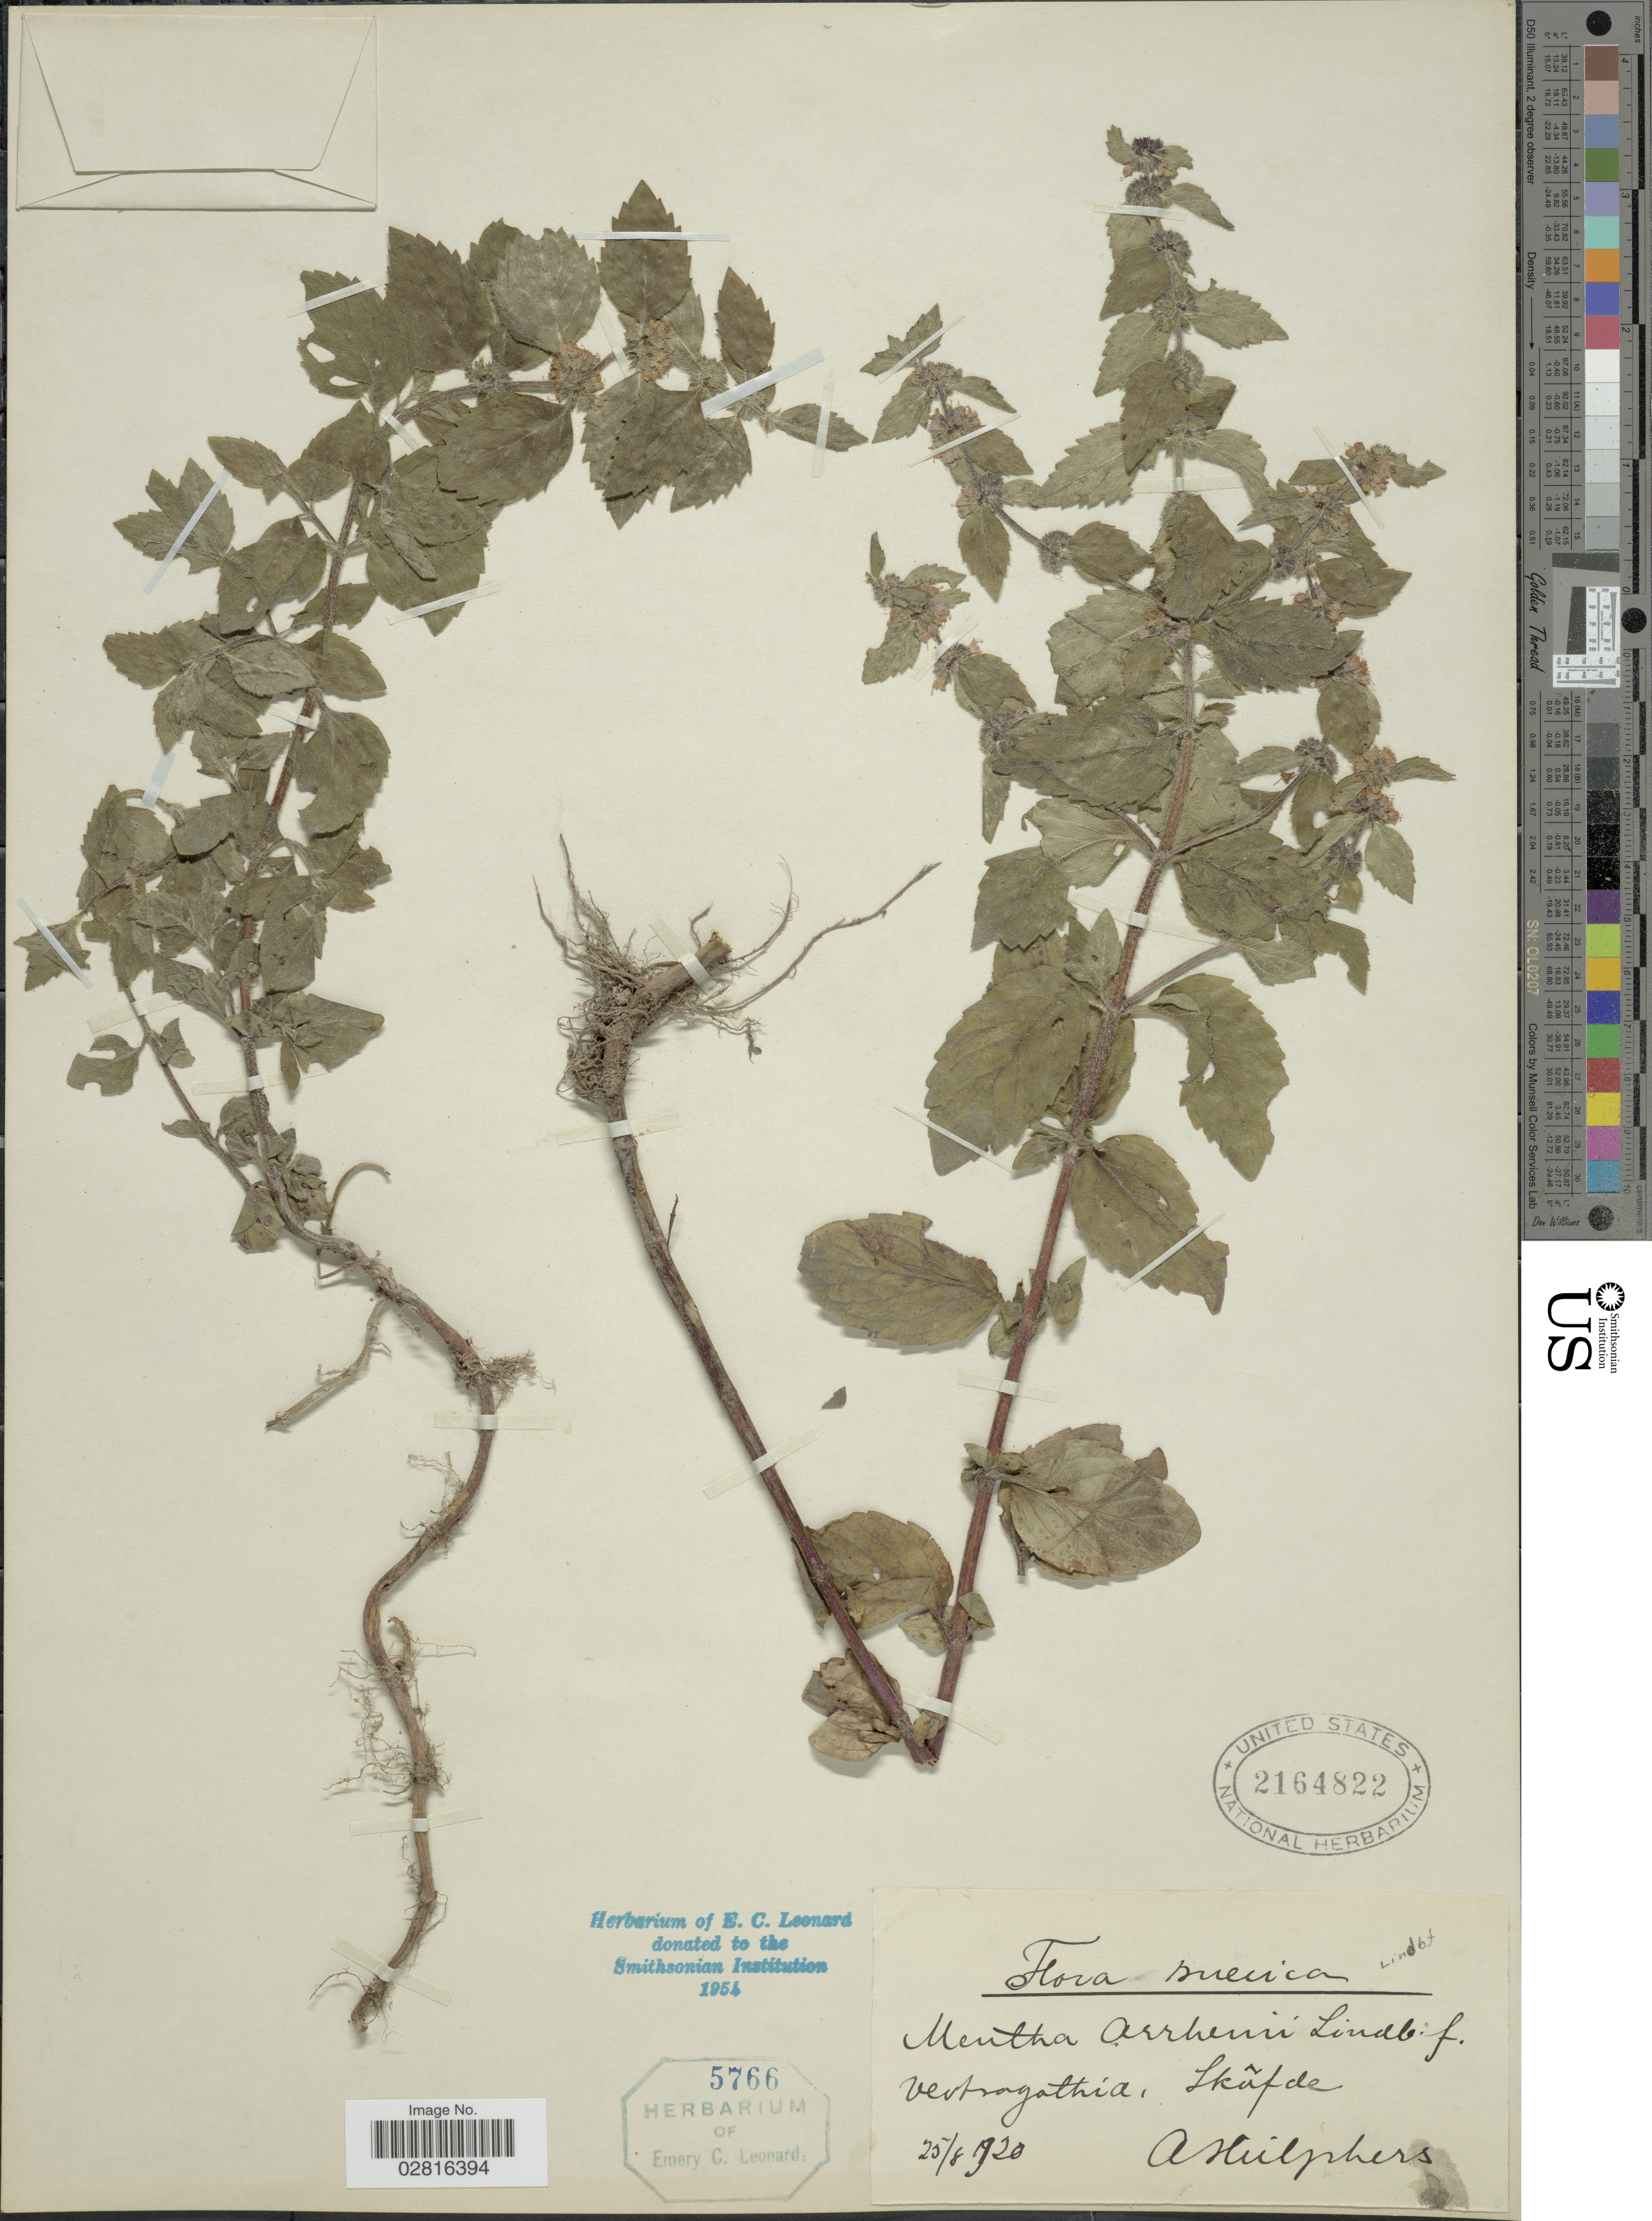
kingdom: Plantae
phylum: Tracheophyta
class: Magnoliopsida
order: Lamiales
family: Lamiaceae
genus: Mentha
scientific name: Mentha x gentilis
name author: L.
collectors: A. Hülphers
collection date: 1920-08-25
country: Sweden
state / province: Västra Götaland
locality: Vestragothia, Sköfde.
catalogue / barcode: US 2164822